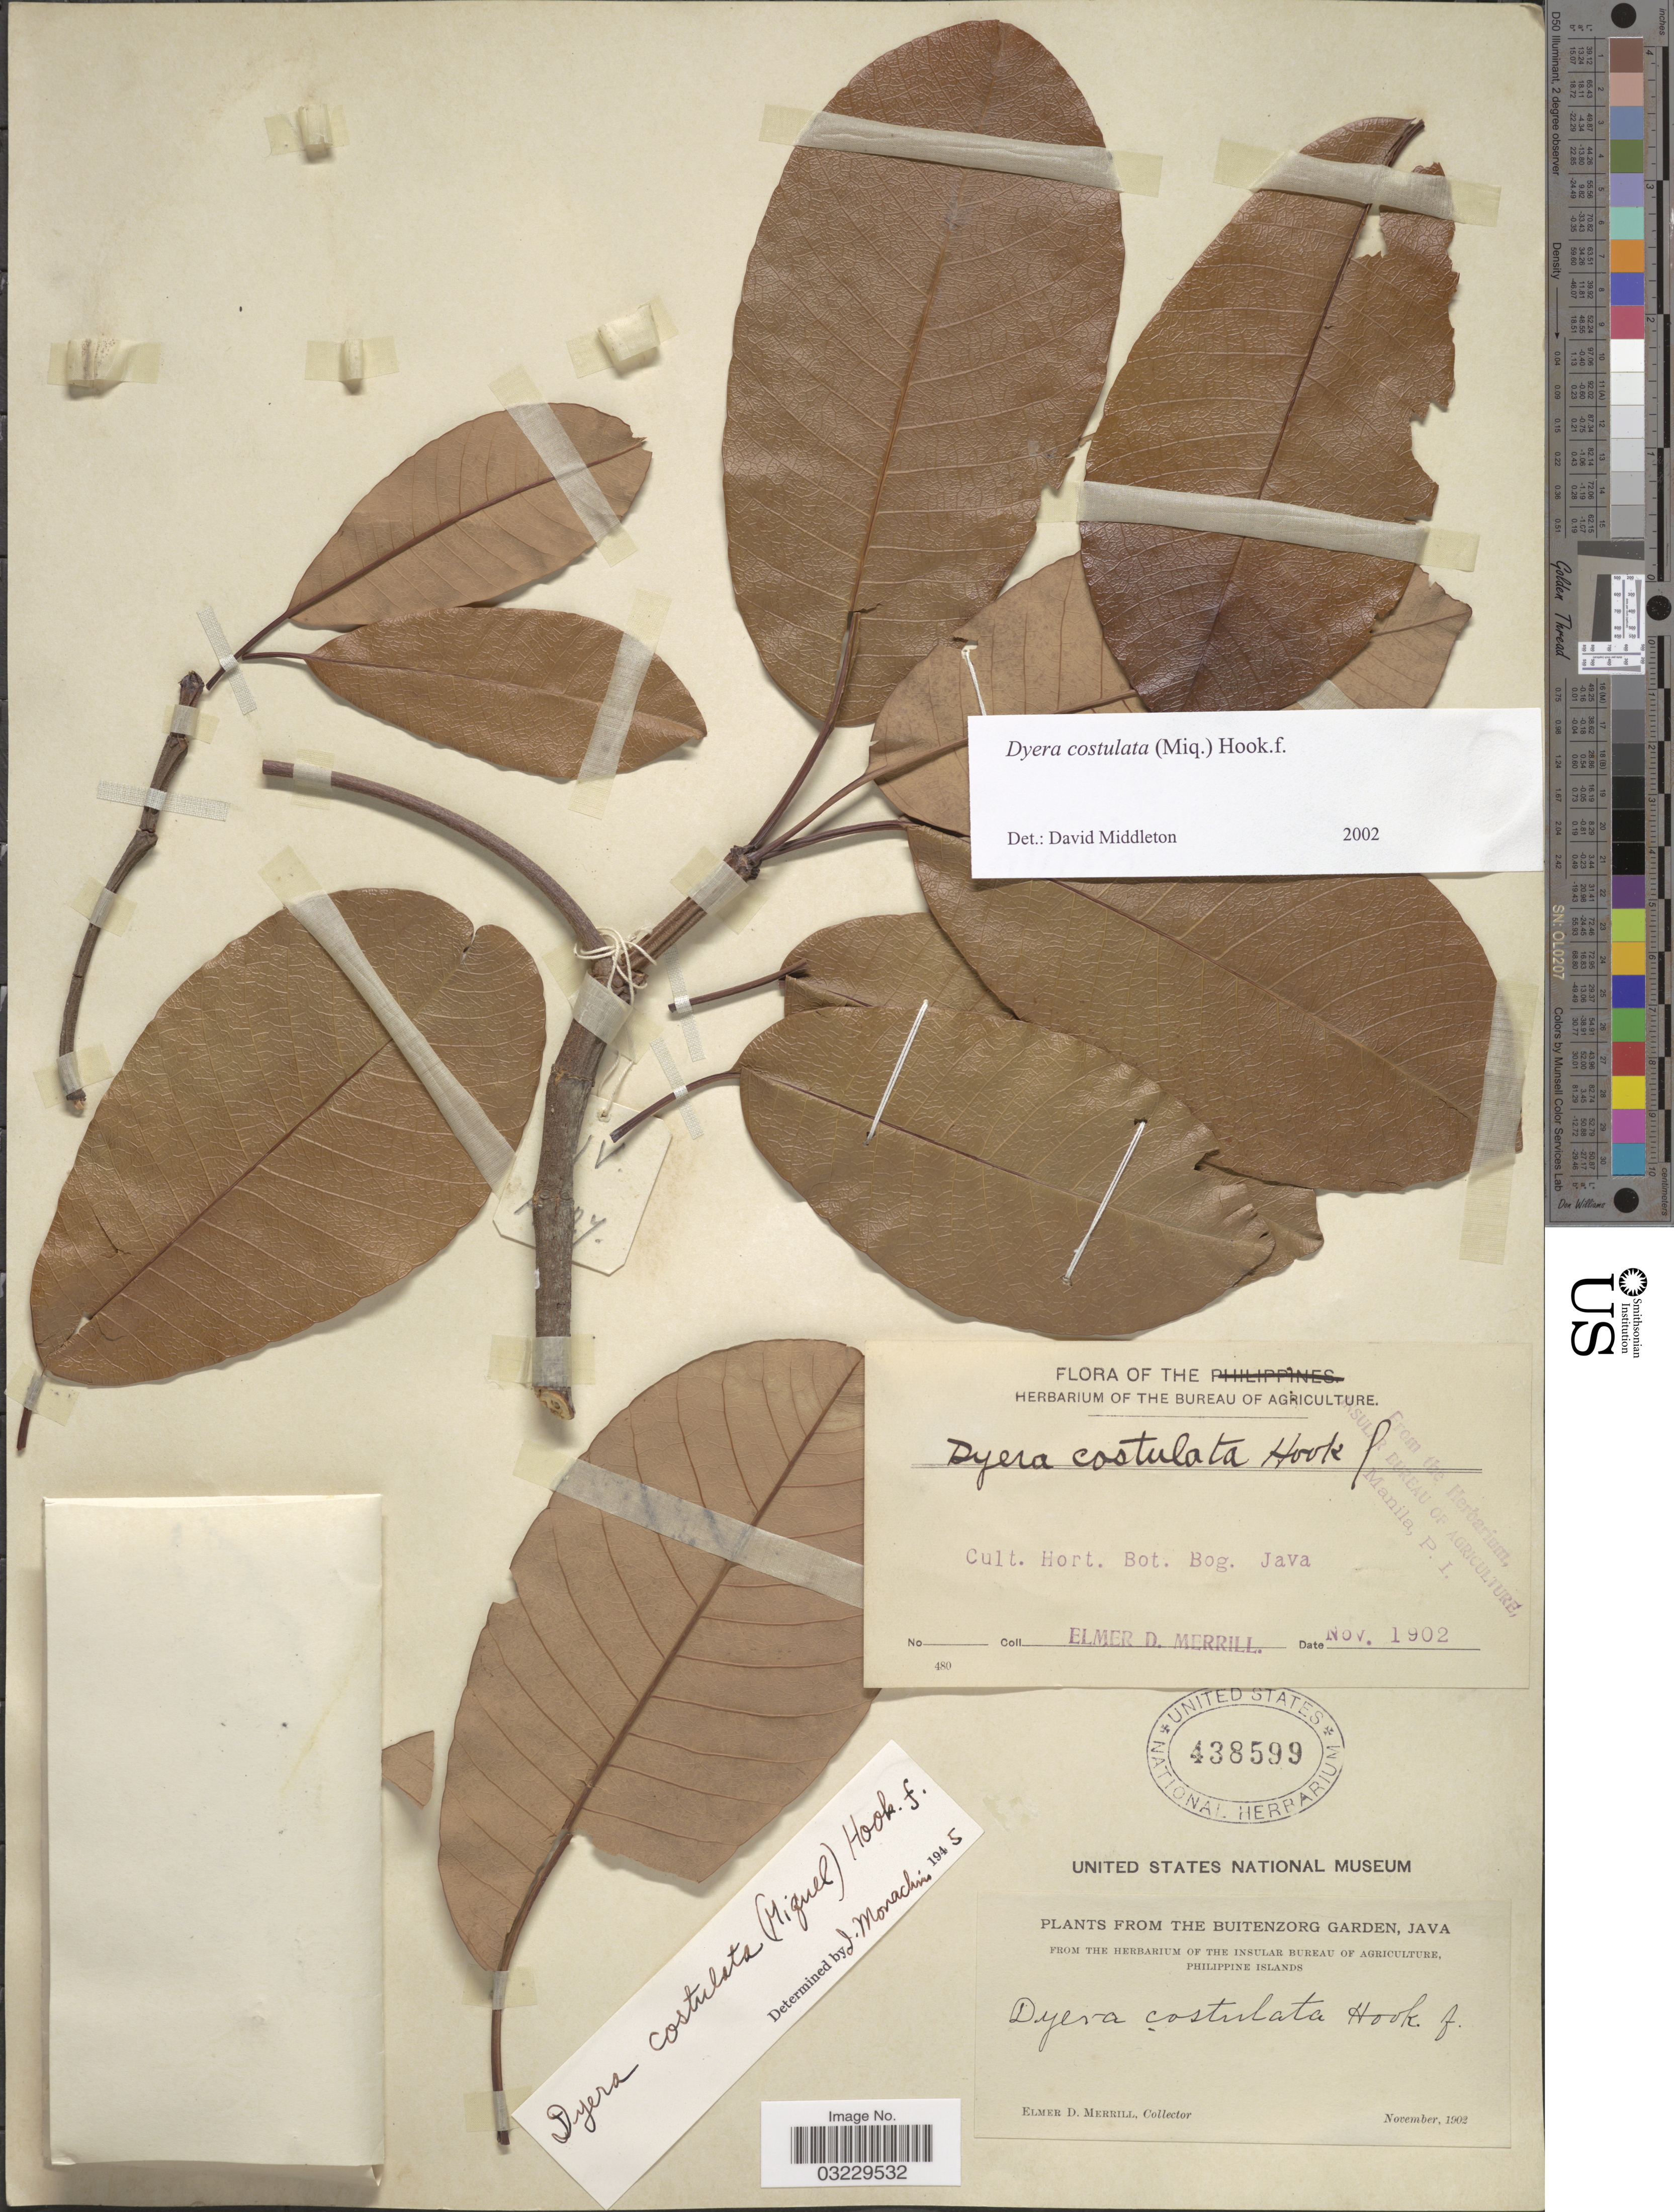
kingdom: Plantae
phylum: Tracheophyta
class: Magnoliopsida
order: Gentianales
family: Apocynaceae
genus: Dyera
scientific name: Dyera costulata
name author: (Miq.) Hook. f.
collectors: E. D. Merrill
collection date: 1902-11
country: Indonesia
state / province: Java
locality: Cult. Hort. Bot. Bog. Java. The Buitenzorg Garden.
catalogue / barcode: US 438599